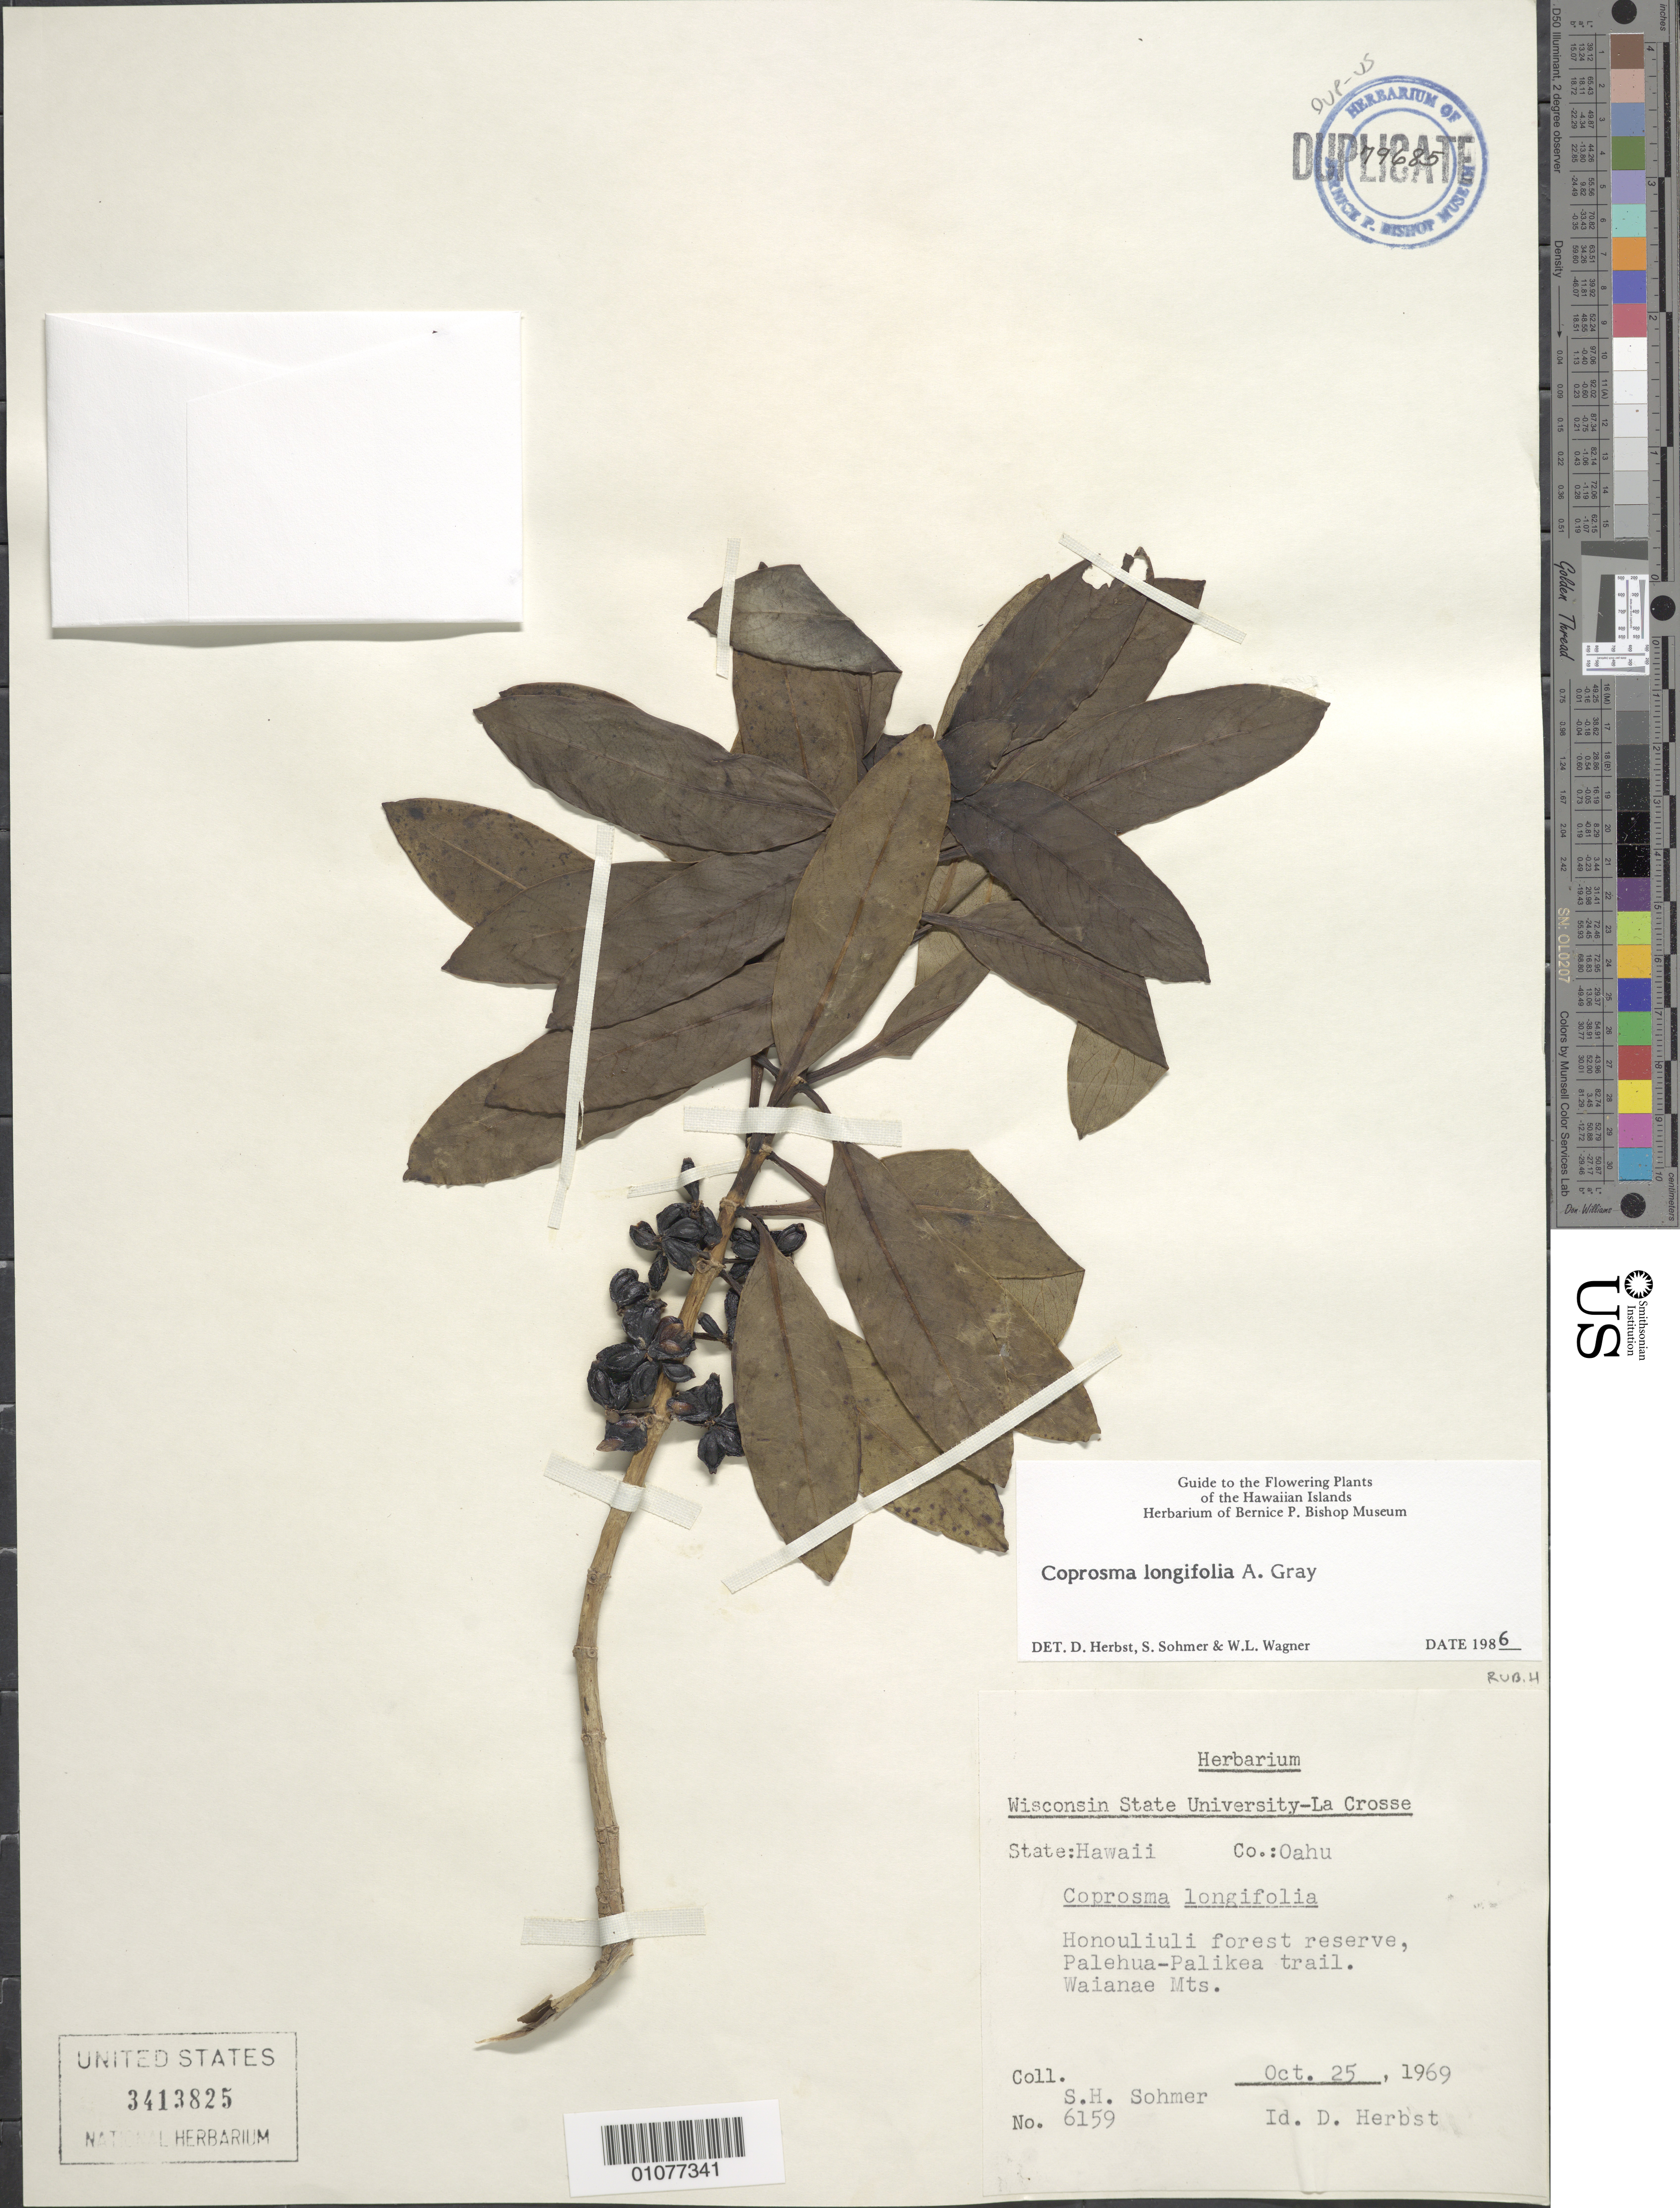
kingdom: Plantae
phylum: Tracheophyta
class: Magnoliopsida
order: Gentianales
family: Rubiaceae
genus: Coprosma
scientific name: Coprosma longifolia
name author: A. Gray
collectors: S. H. Sohmer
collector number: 6159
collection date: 1969-10-25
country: United States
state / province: Hawaii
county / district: Honolulu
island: Oahu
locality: Honouliuli forest reserve, Palehua-Palikea trail, Waianae Mts.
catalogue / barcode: US 3413825